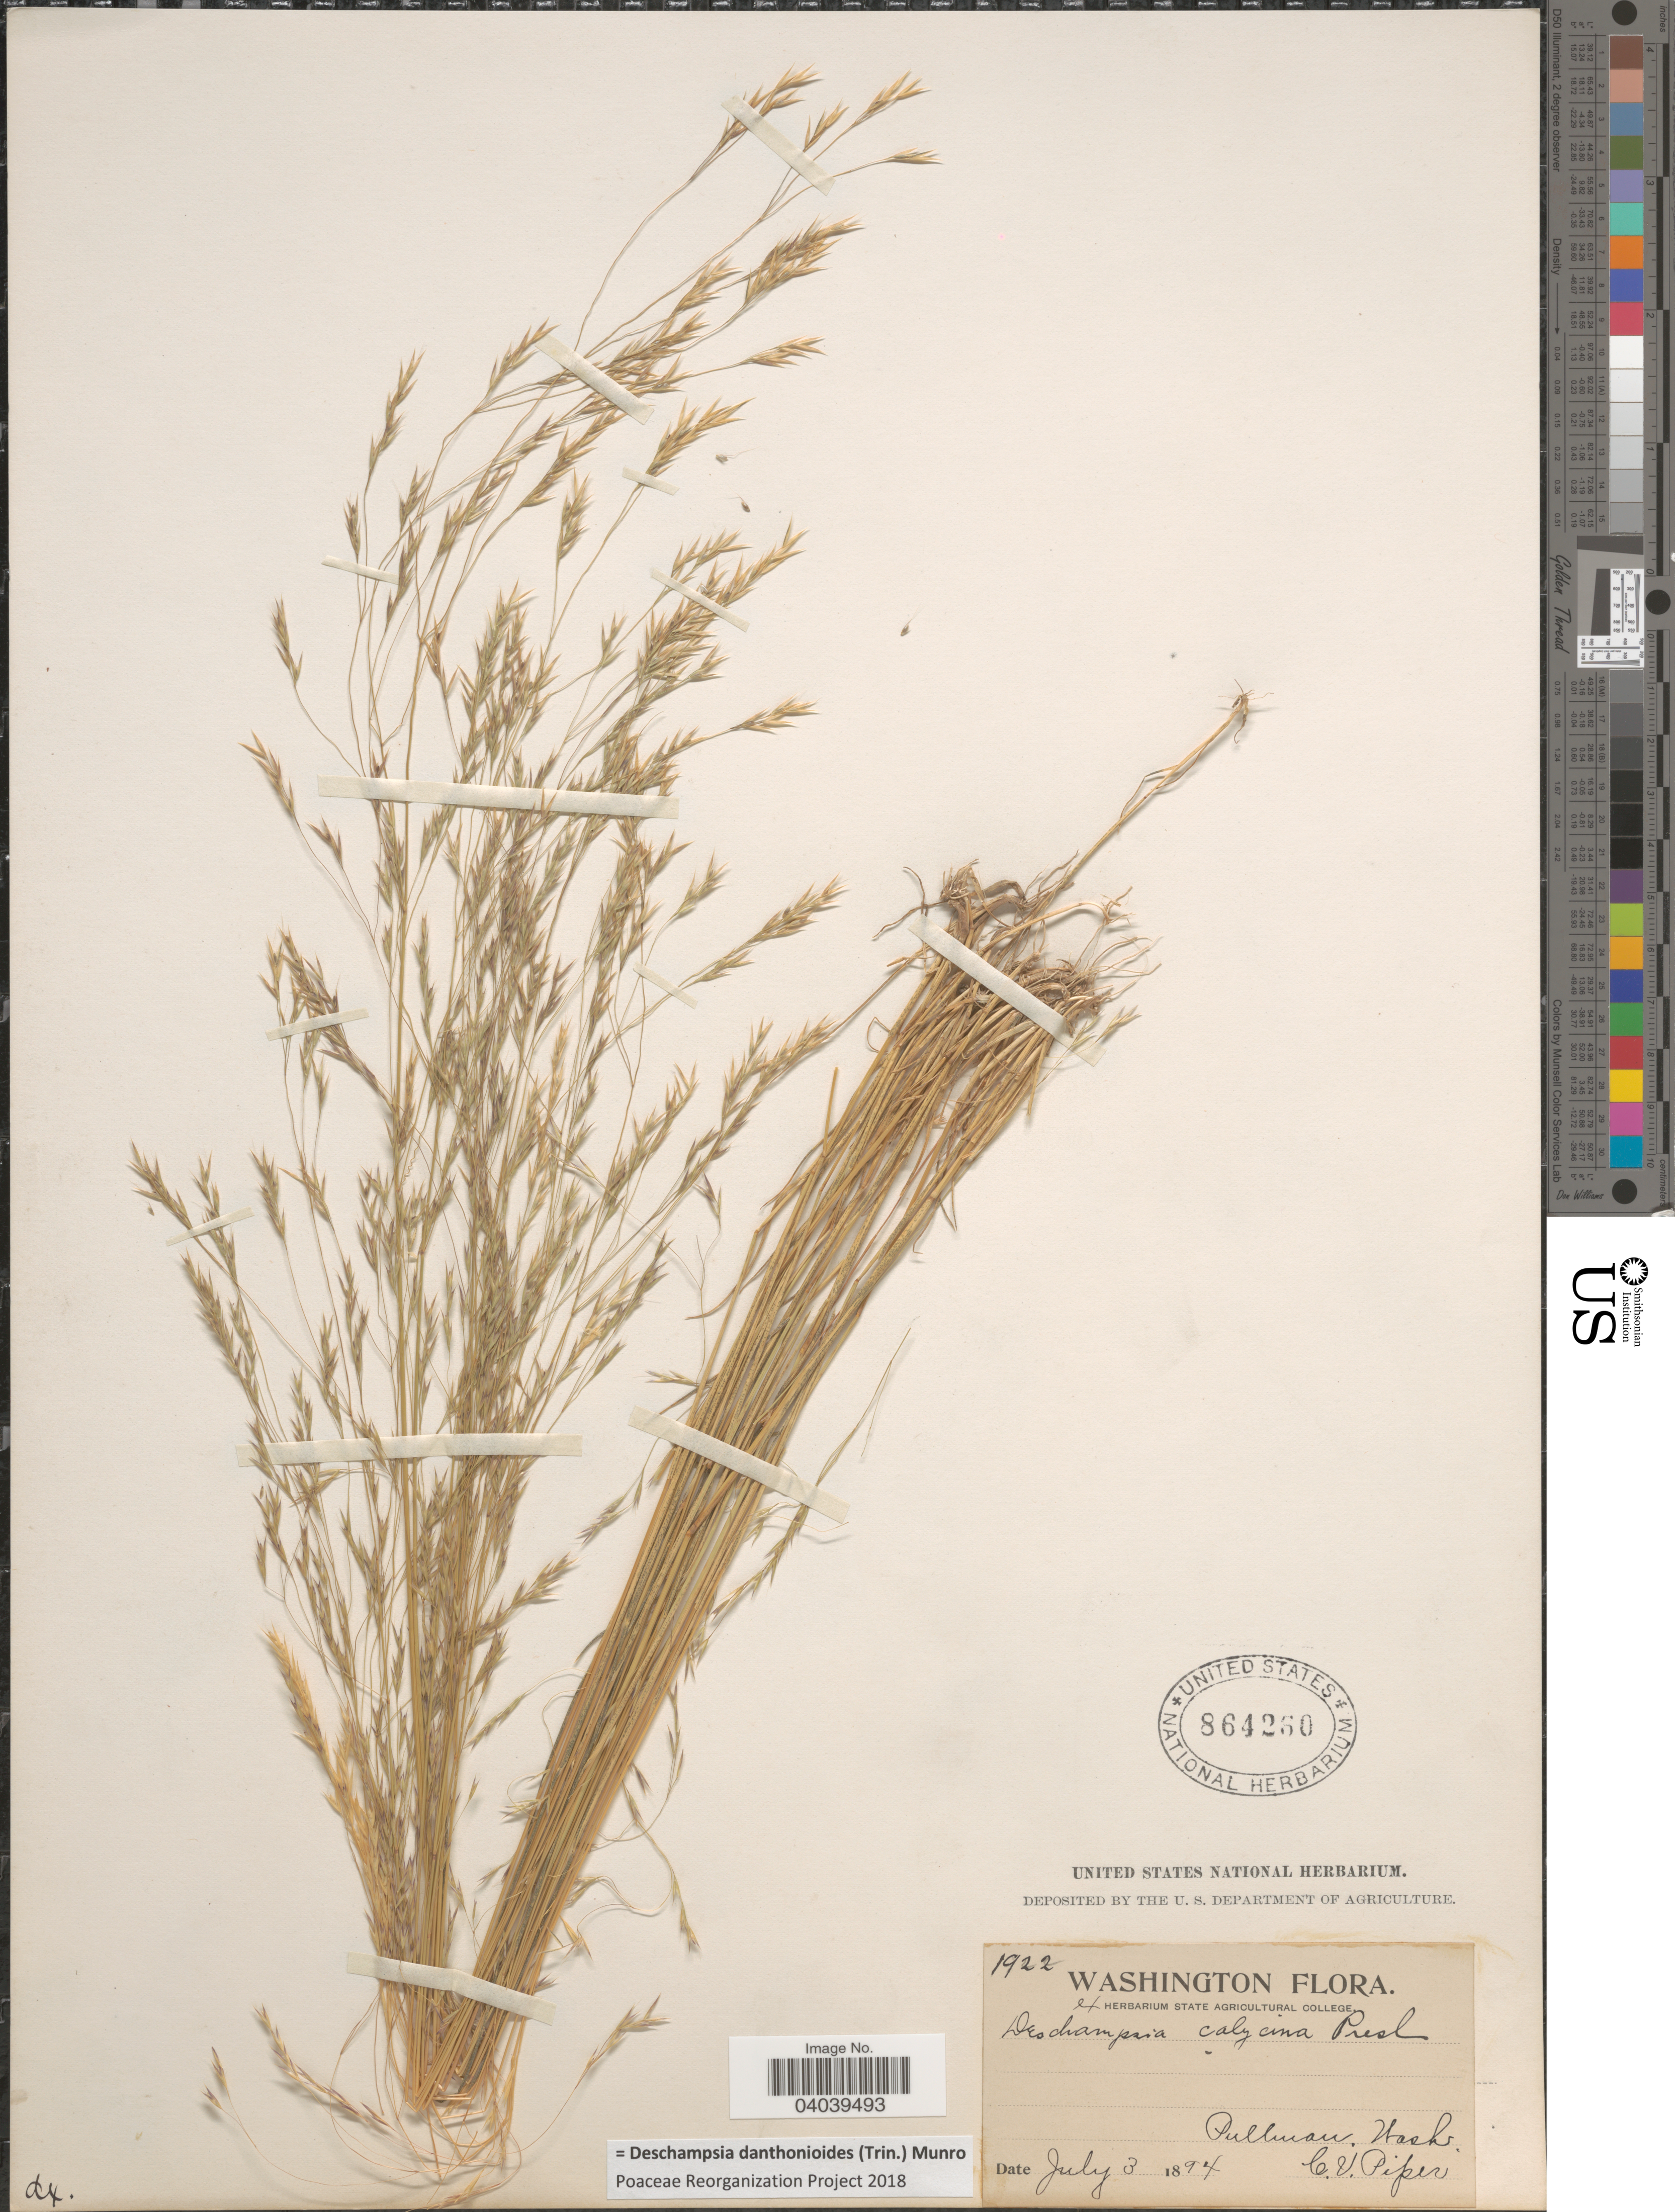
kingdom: Plantae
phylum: Tracheophyta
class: Liliopsida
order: Poales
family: Poaceae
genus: Deschampsia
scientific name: Deschampsia danthonioides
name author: (Trin.) Munro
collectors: C. V. Piper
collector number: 1922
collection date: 1894-07-03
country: United States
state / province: Washington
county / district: Whitman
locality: Pullman.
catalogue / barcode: US 864260